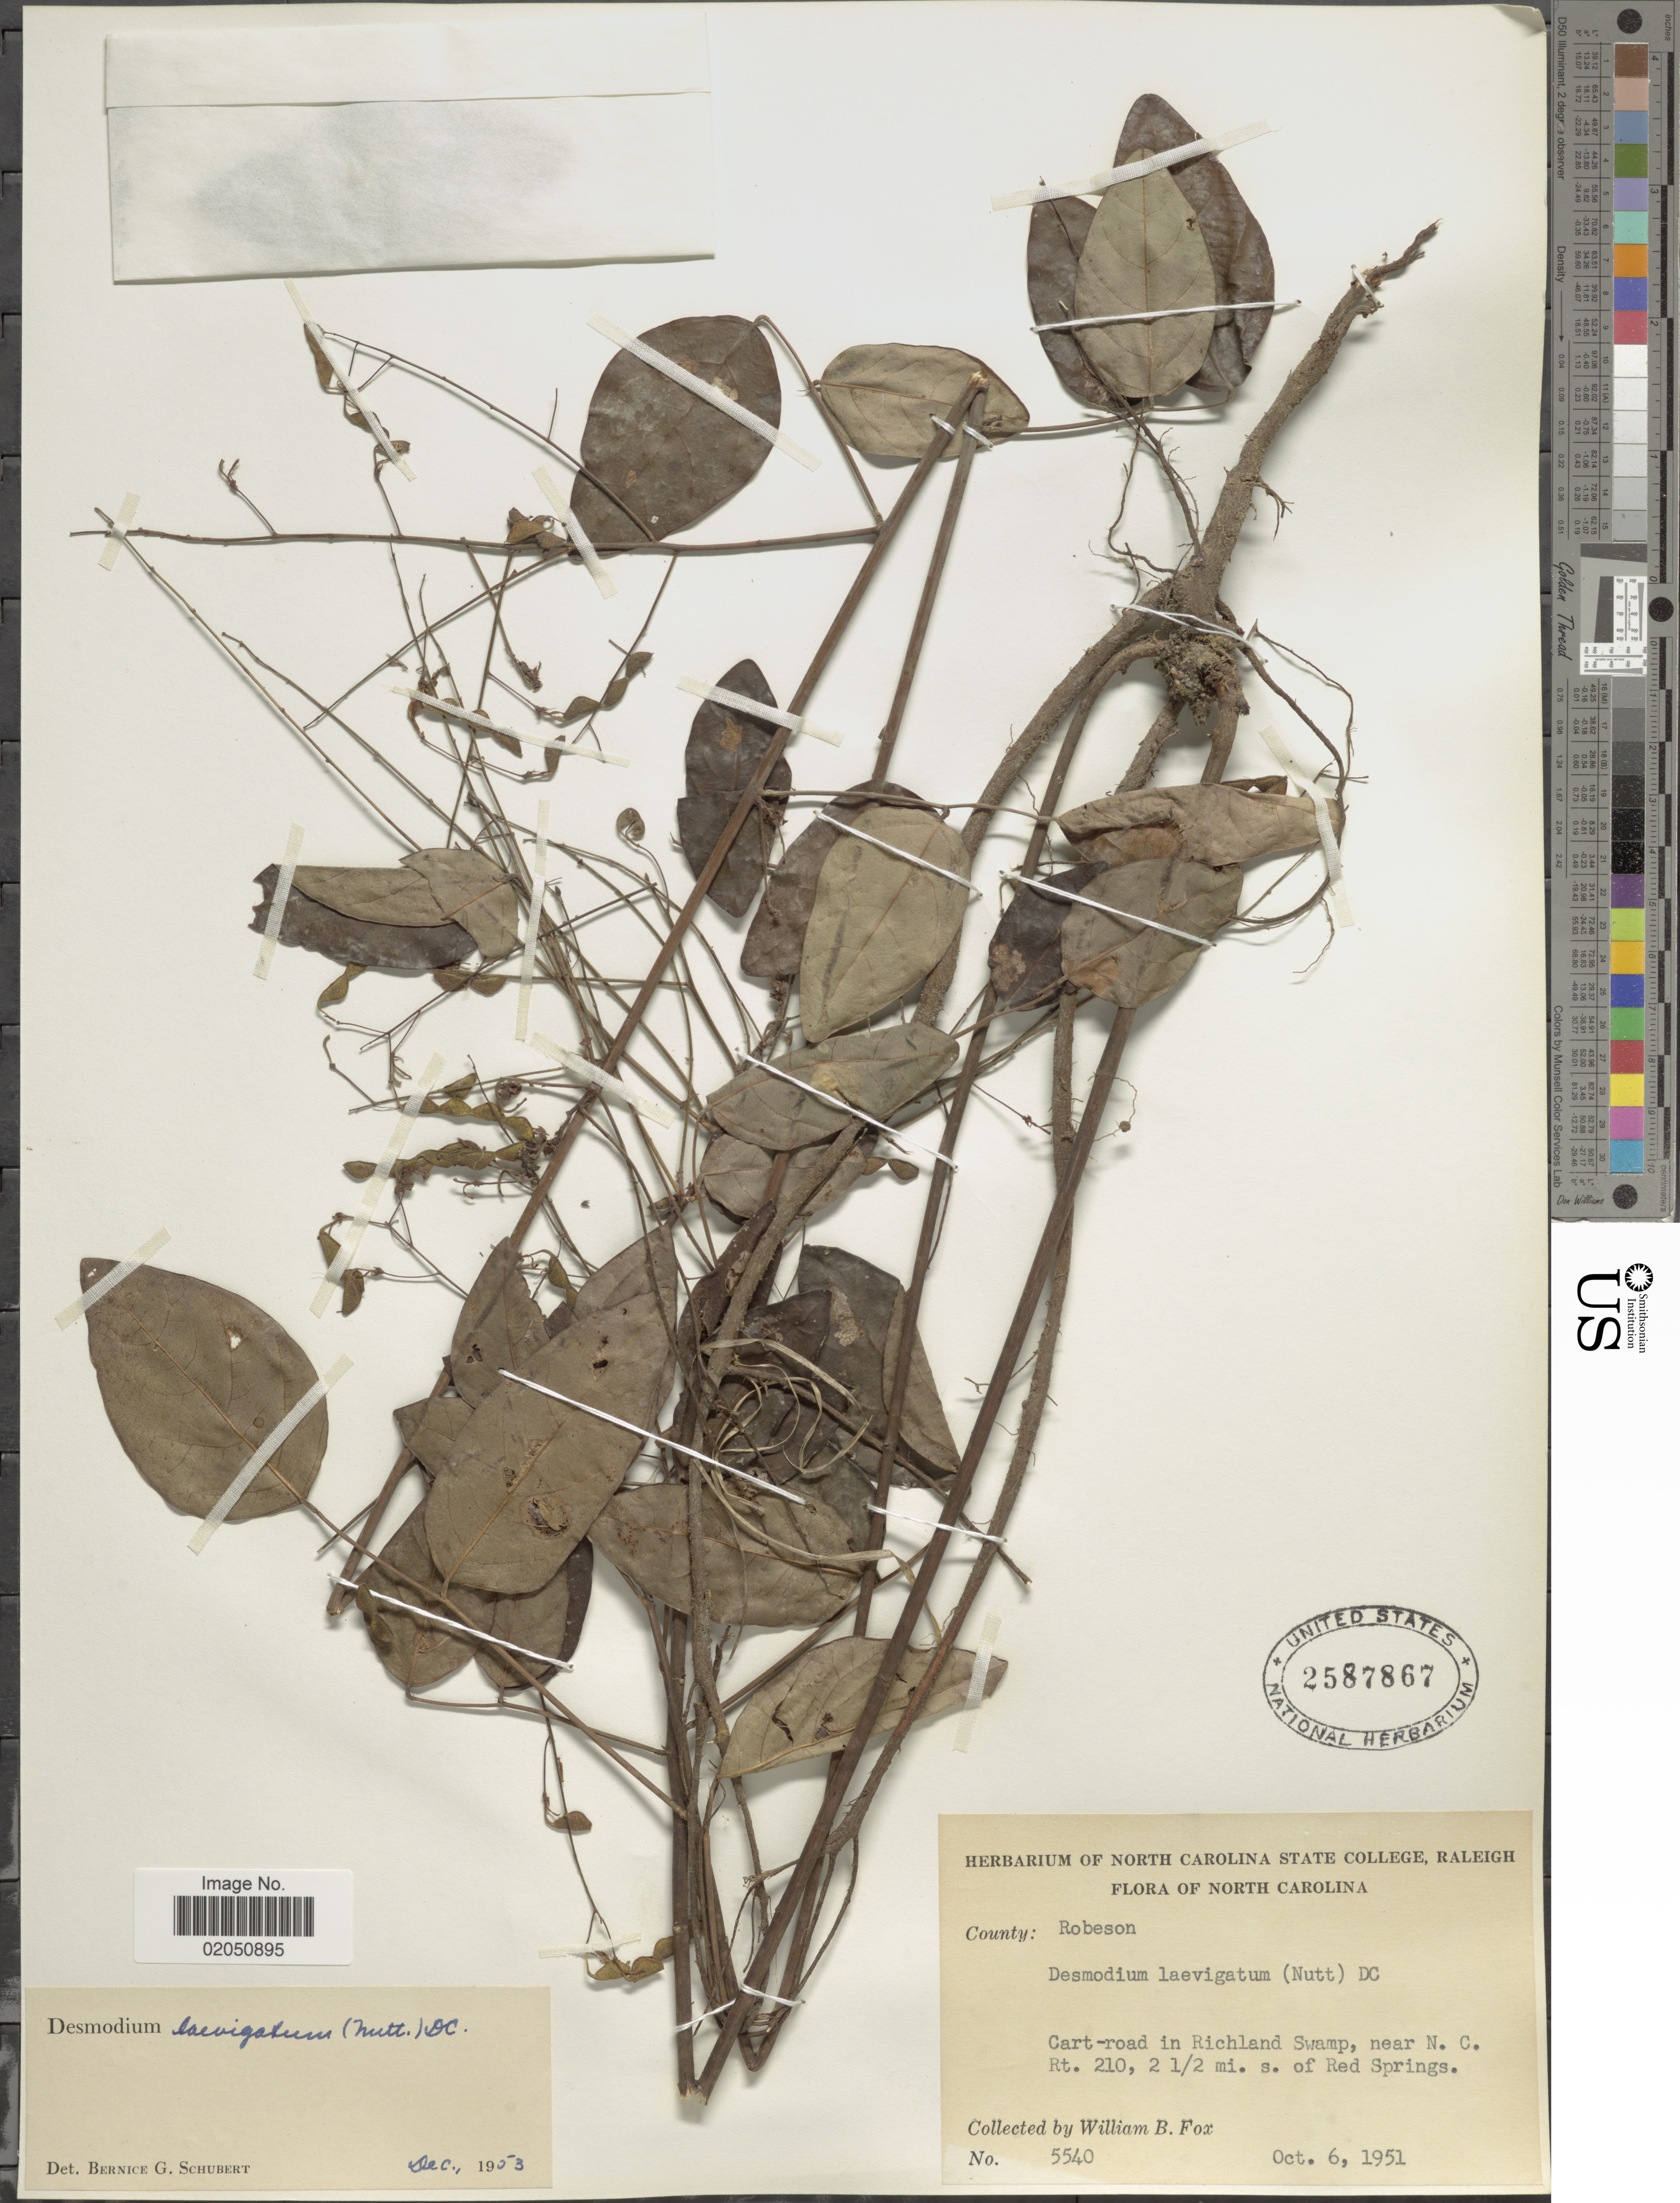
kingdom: Plantae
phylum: Tracheophyta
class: Magnoliopsida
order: Fabales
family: Fabaceae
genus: Desmodium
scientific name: Desmodium laevigatum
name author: (Nutt.) DC.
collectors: W. B. Fox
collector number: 5540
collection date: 1951-10-06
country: United States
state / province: North Carolina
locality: County: Robeson, cart-road in Richland Swamp, near N.C. Rt. 210, 2½ mi s of Red Springs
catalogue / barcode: US 2587867